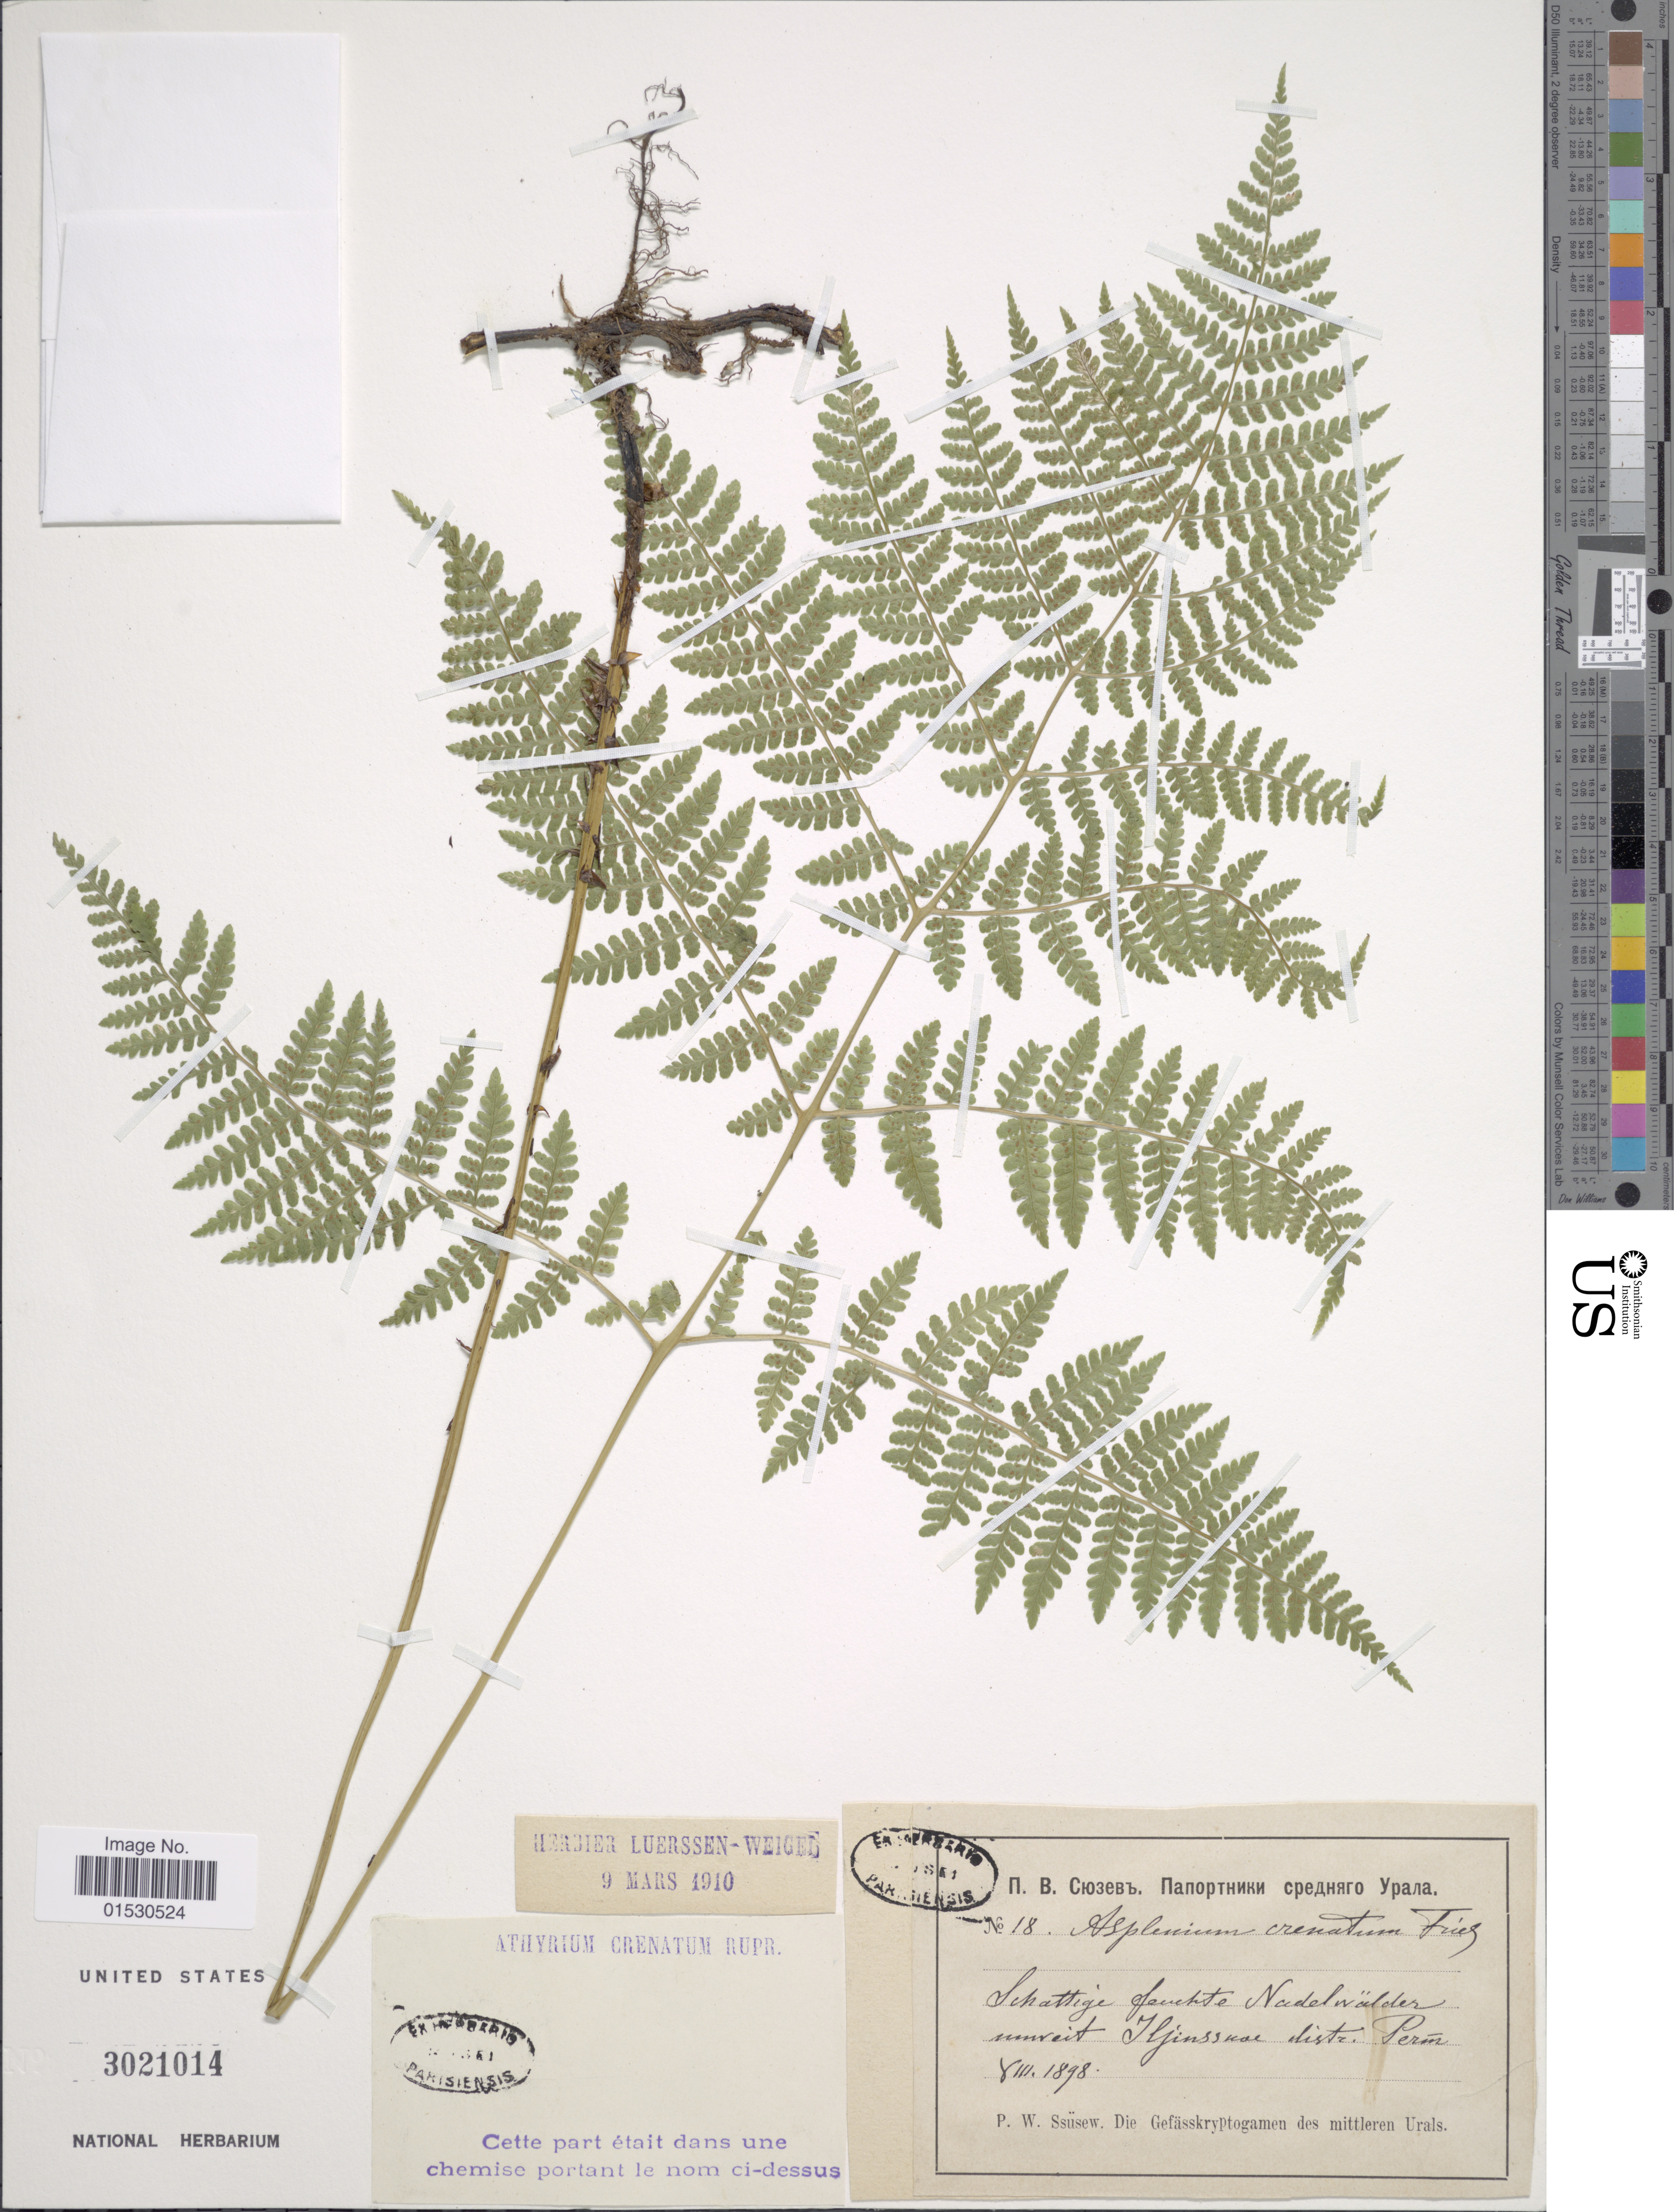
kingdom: Plantae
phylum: Tracheophyta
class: Polypodiopsida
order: Polypodiales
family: Athyriaceae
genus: Athyrium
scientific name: Athyrium crenatum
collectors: P. Sjusew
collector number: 18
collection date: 1898-08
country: Russian Federation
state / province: Perm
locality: Schattige feuchtse Nadelwulder summeit Iljinssuae distr. Perm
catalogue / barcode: US 3021014